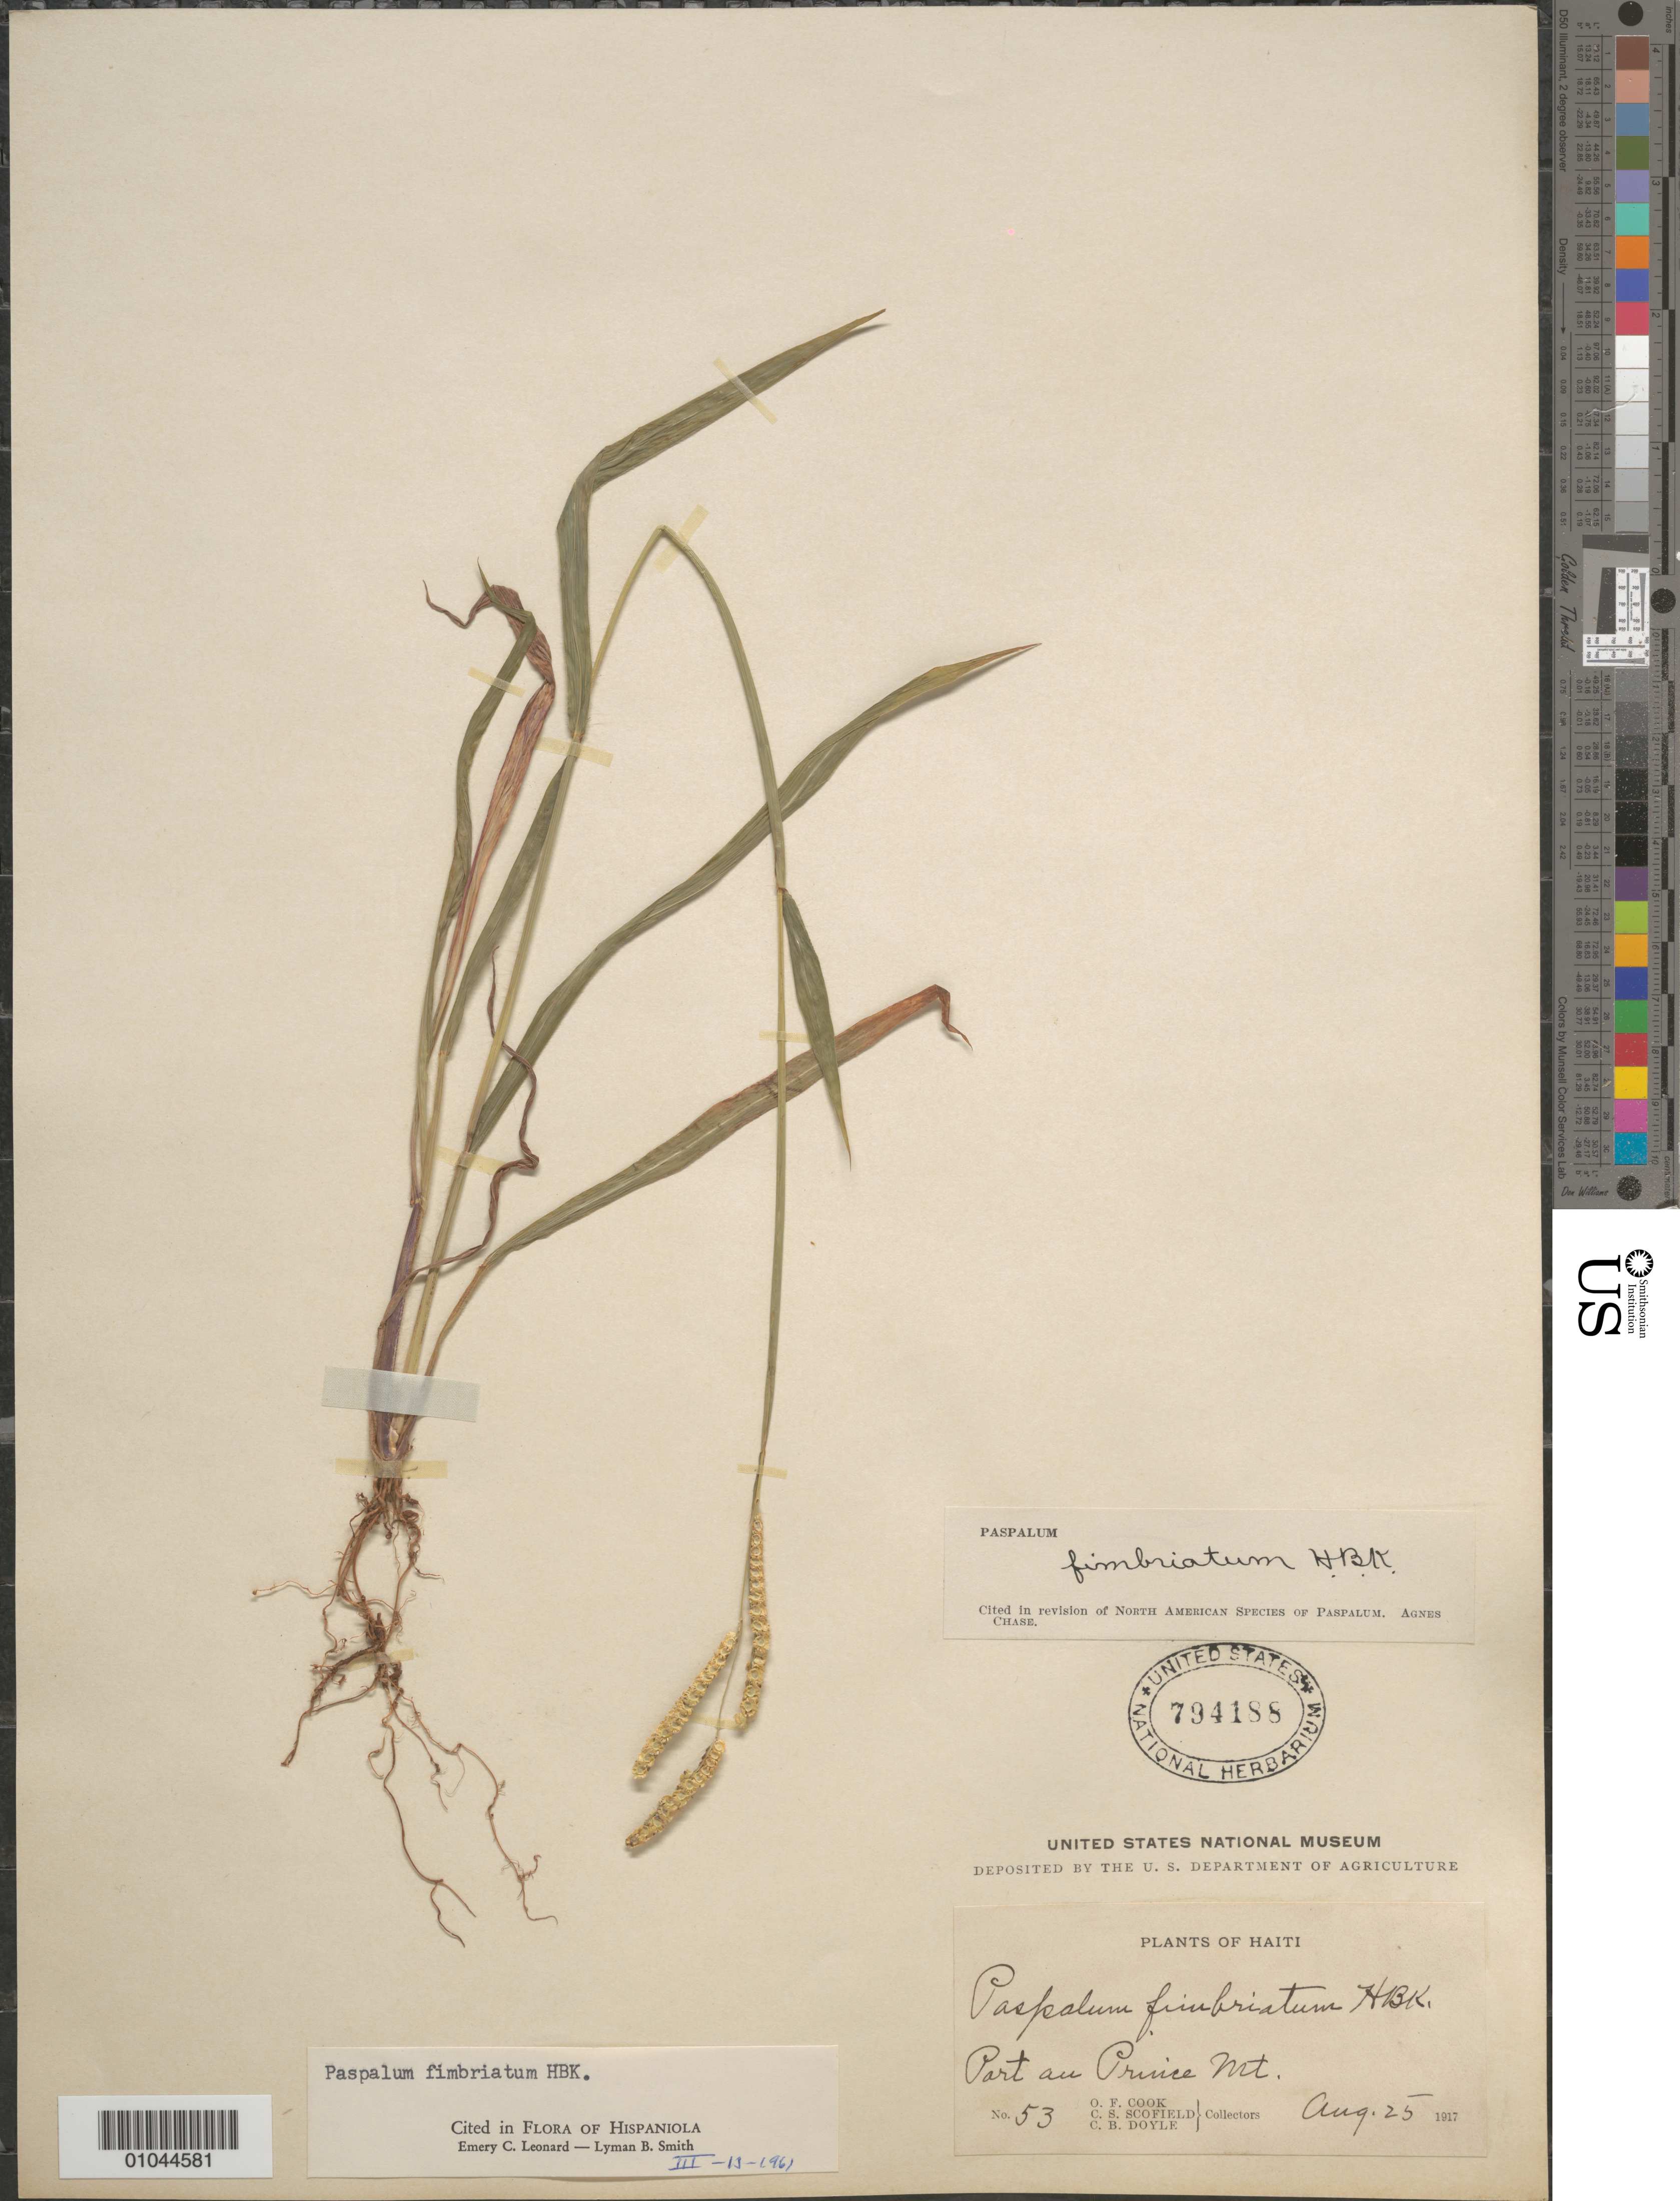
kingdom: Plantae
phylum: Tracheophyta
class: Liliopsida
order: Poales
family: Poaceae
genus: Paspalum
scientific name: Paspalum fimbriatum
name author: Kunth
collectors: O. F. Cook, C. Scofield & C. Doyle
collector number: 53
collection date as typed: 25 Aug 1917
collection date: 1917-08-25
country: Haiti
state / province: Óuest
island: Hispaniola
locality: Port au Prince Mt.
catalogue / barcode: US 794188